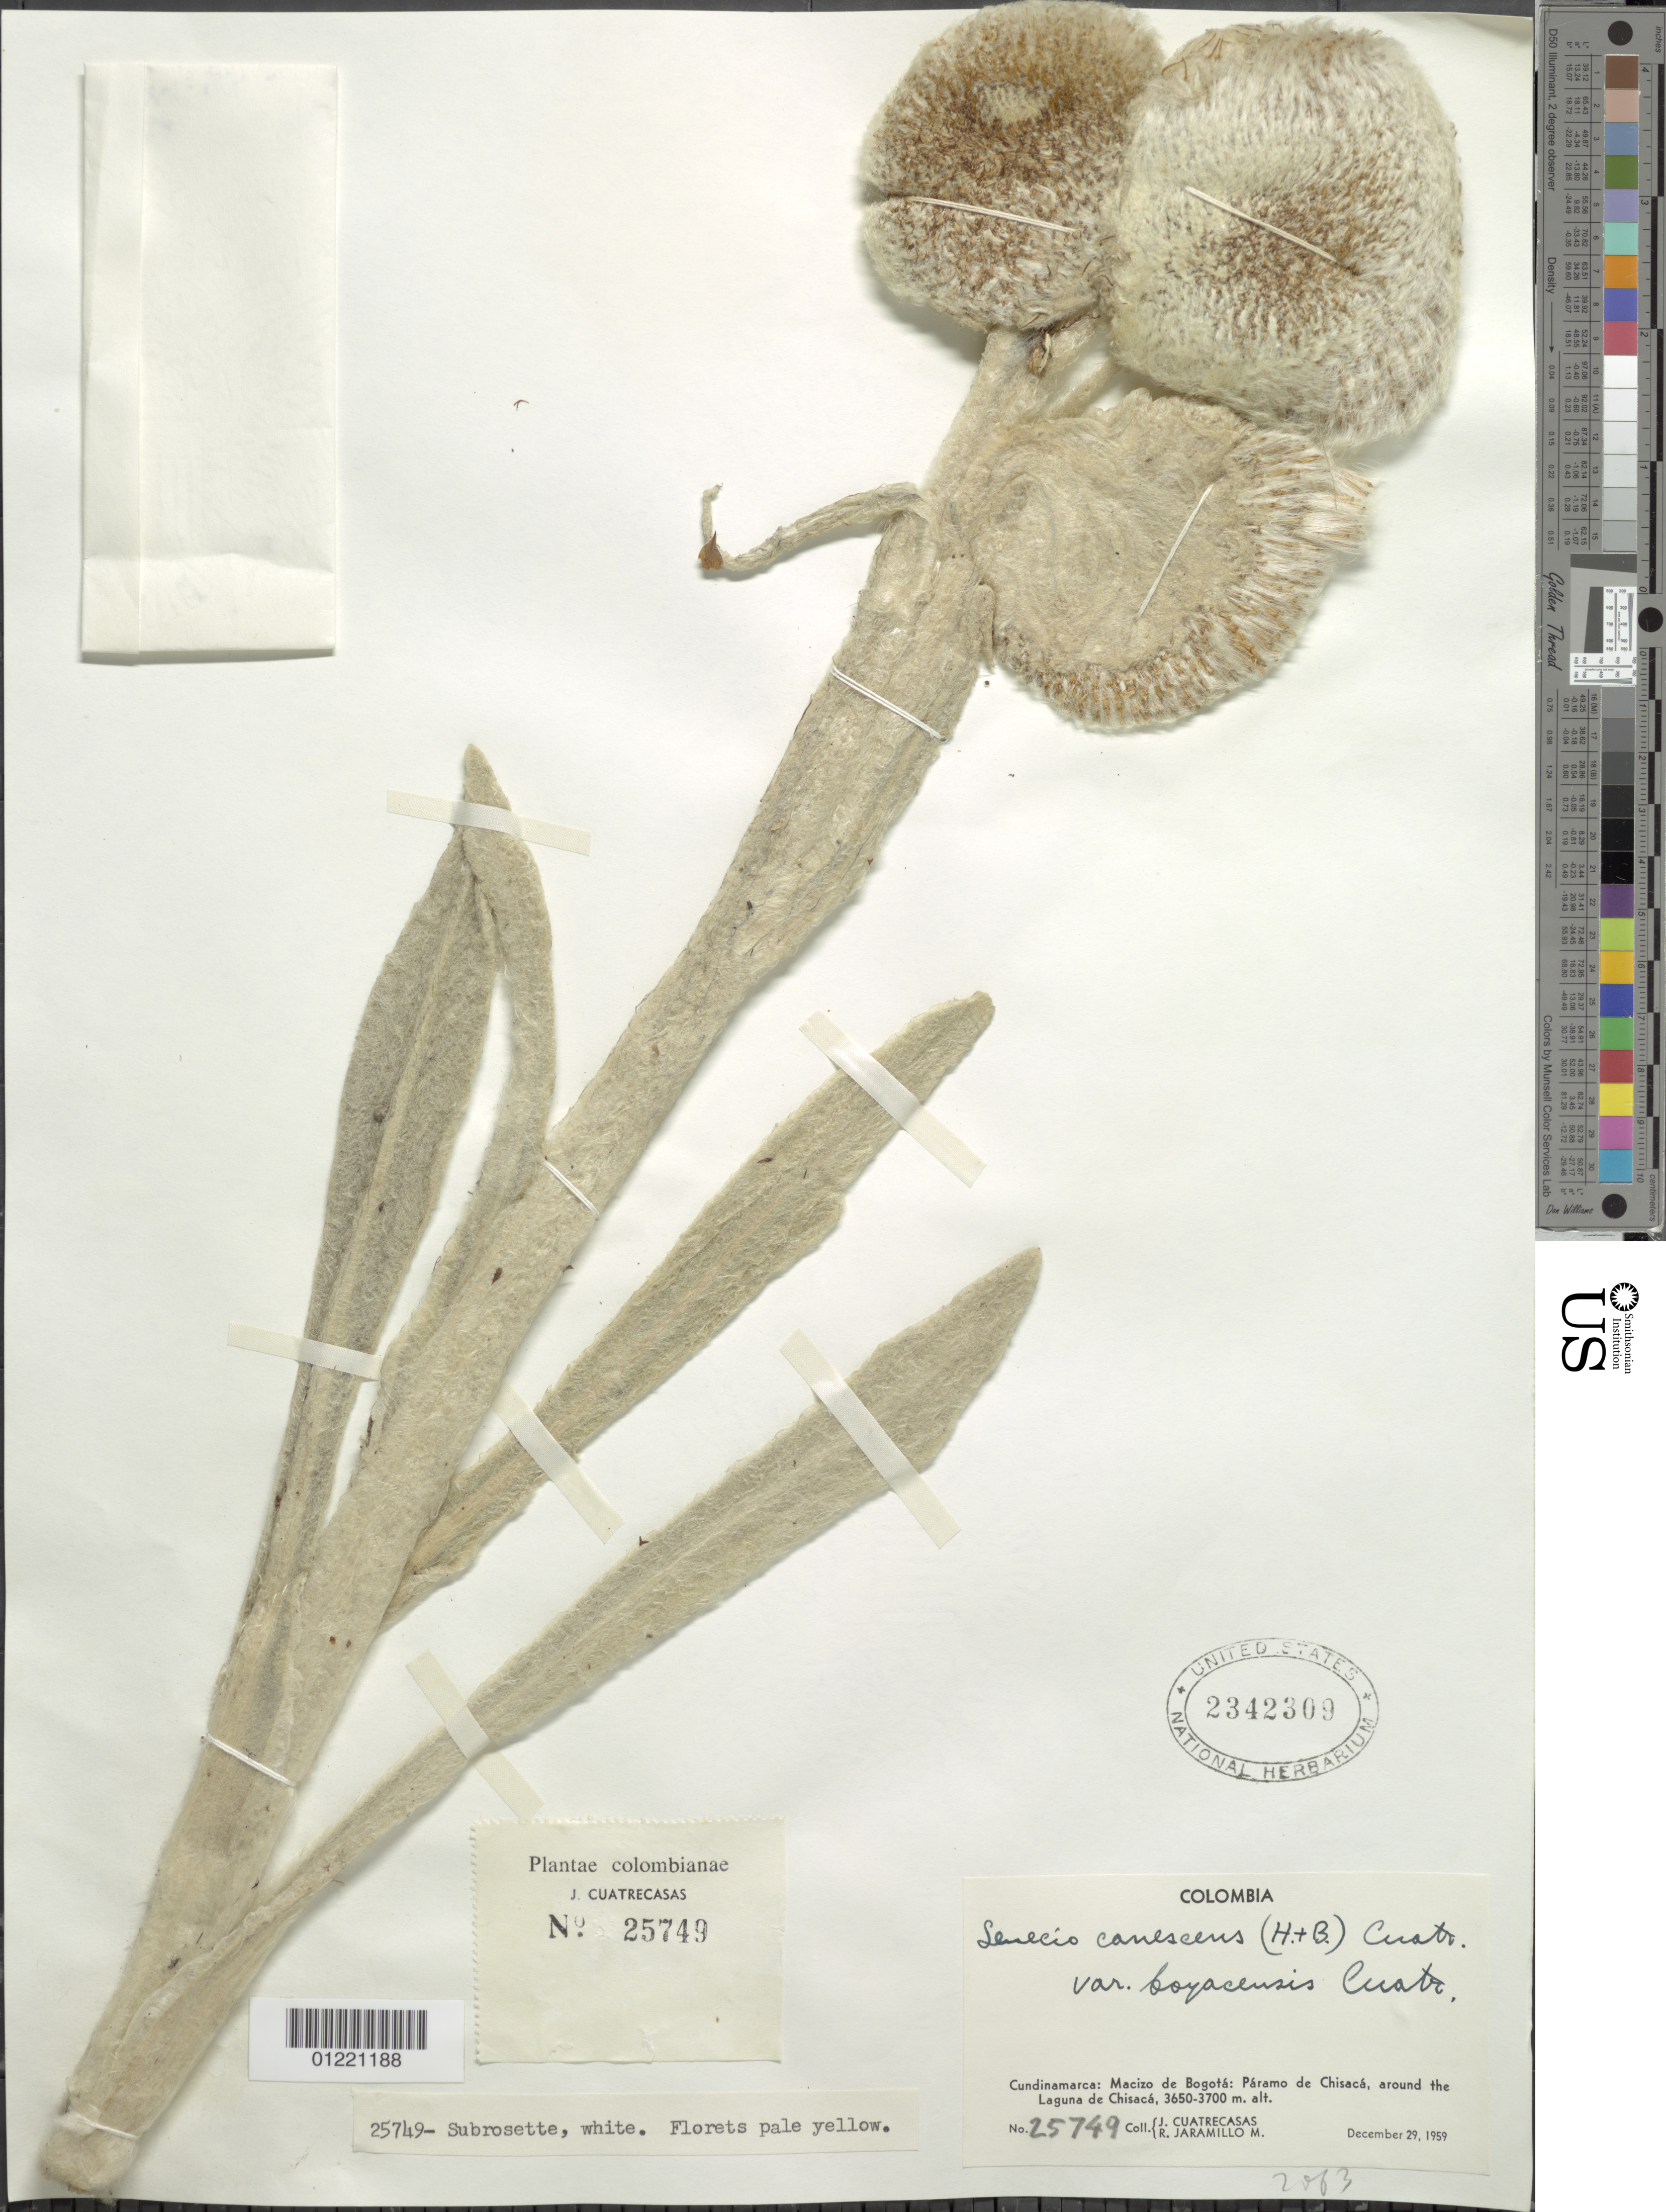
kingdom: Plantae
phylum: Tracheophyta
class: Magnoliopsida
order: Asterales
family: Asteraceae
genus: Senecio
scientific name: Senecio canescens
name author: (Bonpl.) Cuatrec.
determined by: Salomon, Luciana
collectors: J. Cuatrecasas & R. Jaramillo M.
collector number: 25749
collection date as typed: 29 Dec 1959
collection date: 1959-12-29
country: Colombia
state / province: Cundinamarca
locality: Macizo de Bogotá, Páramo de Chisacá, around Laguna de Chisacá.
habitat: paramo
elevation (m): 3650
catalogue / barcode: US 2342309